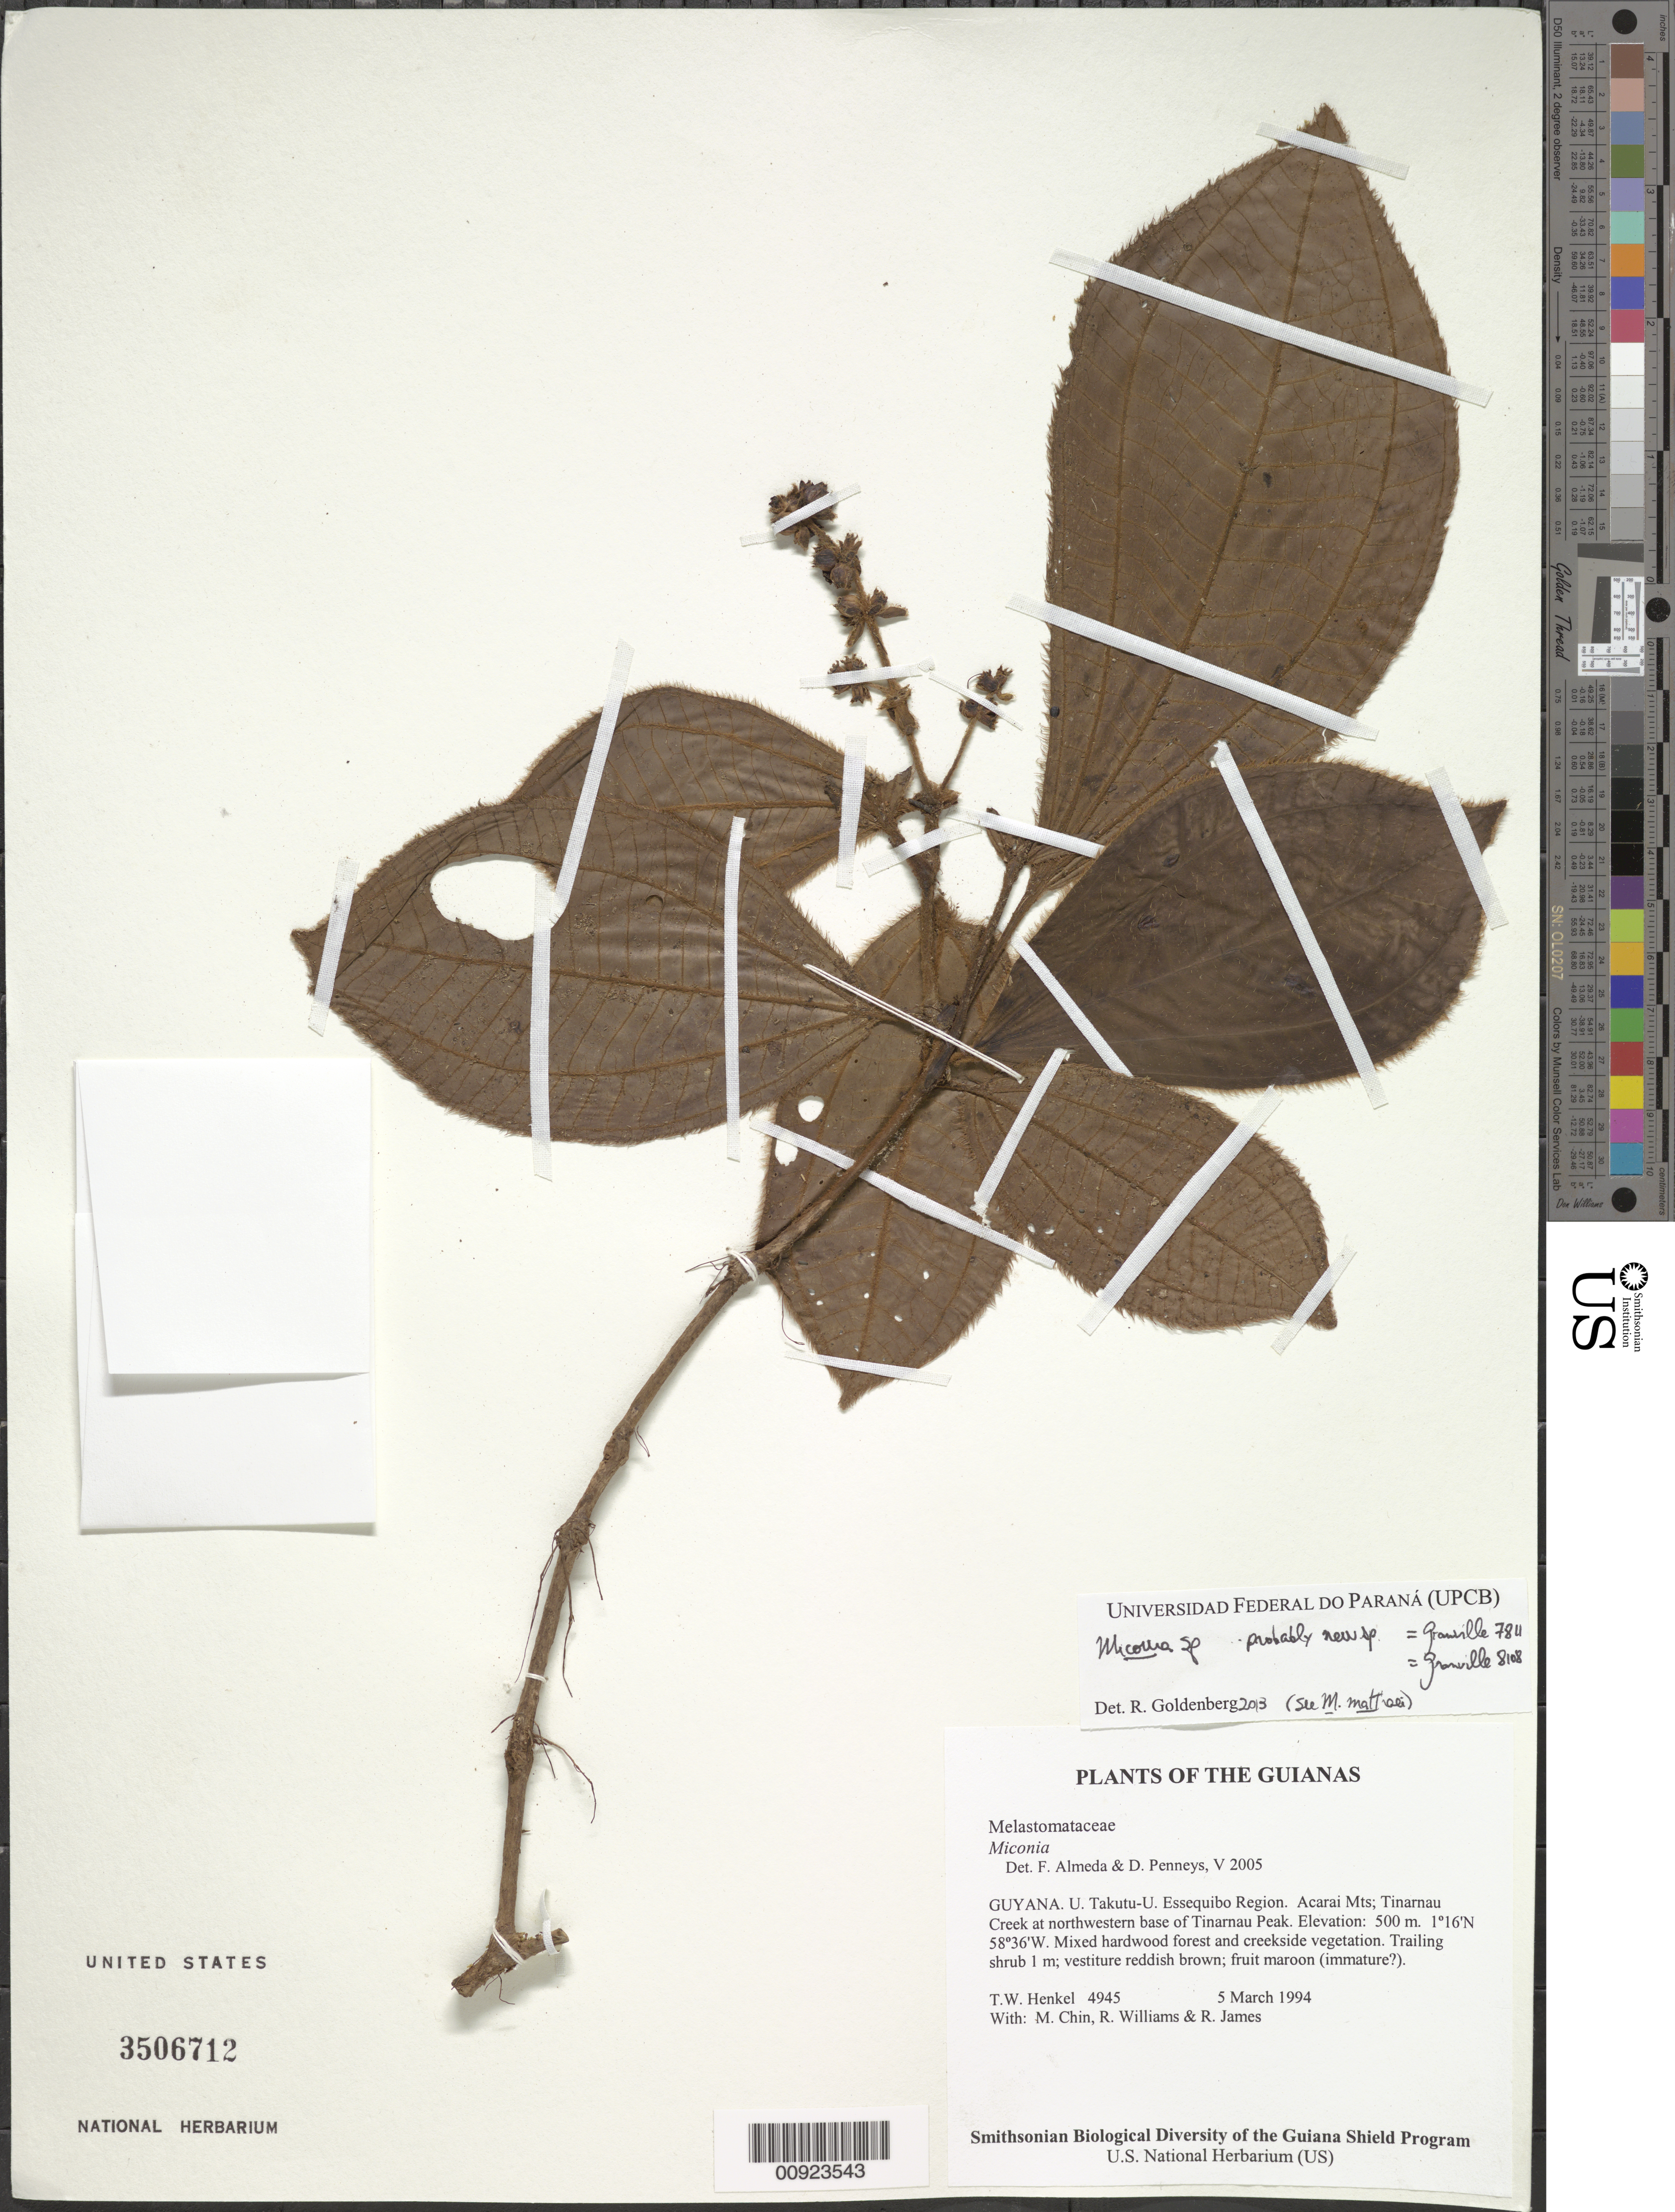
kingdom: Plantae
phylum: Tracheophyta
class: Magnoliopsida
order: Myrtales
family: Melastomataceae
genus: Miconia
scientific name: Miconia sp.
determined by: Almeda, F.; Penneys, D. S.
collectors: T. Henkel, M. Chin, R. Williams & R. James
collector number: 4945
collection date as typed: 5 March 1994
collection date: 1994-03-05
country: Guyana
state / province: U. Takutu-U. Essequibo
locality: Acarai Mts; Tinarnau Creek at northwestern base of Tinarnau Peak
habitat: Mixed hardwood forest and creekside vegetation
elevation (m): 500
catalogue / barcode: US 3506712